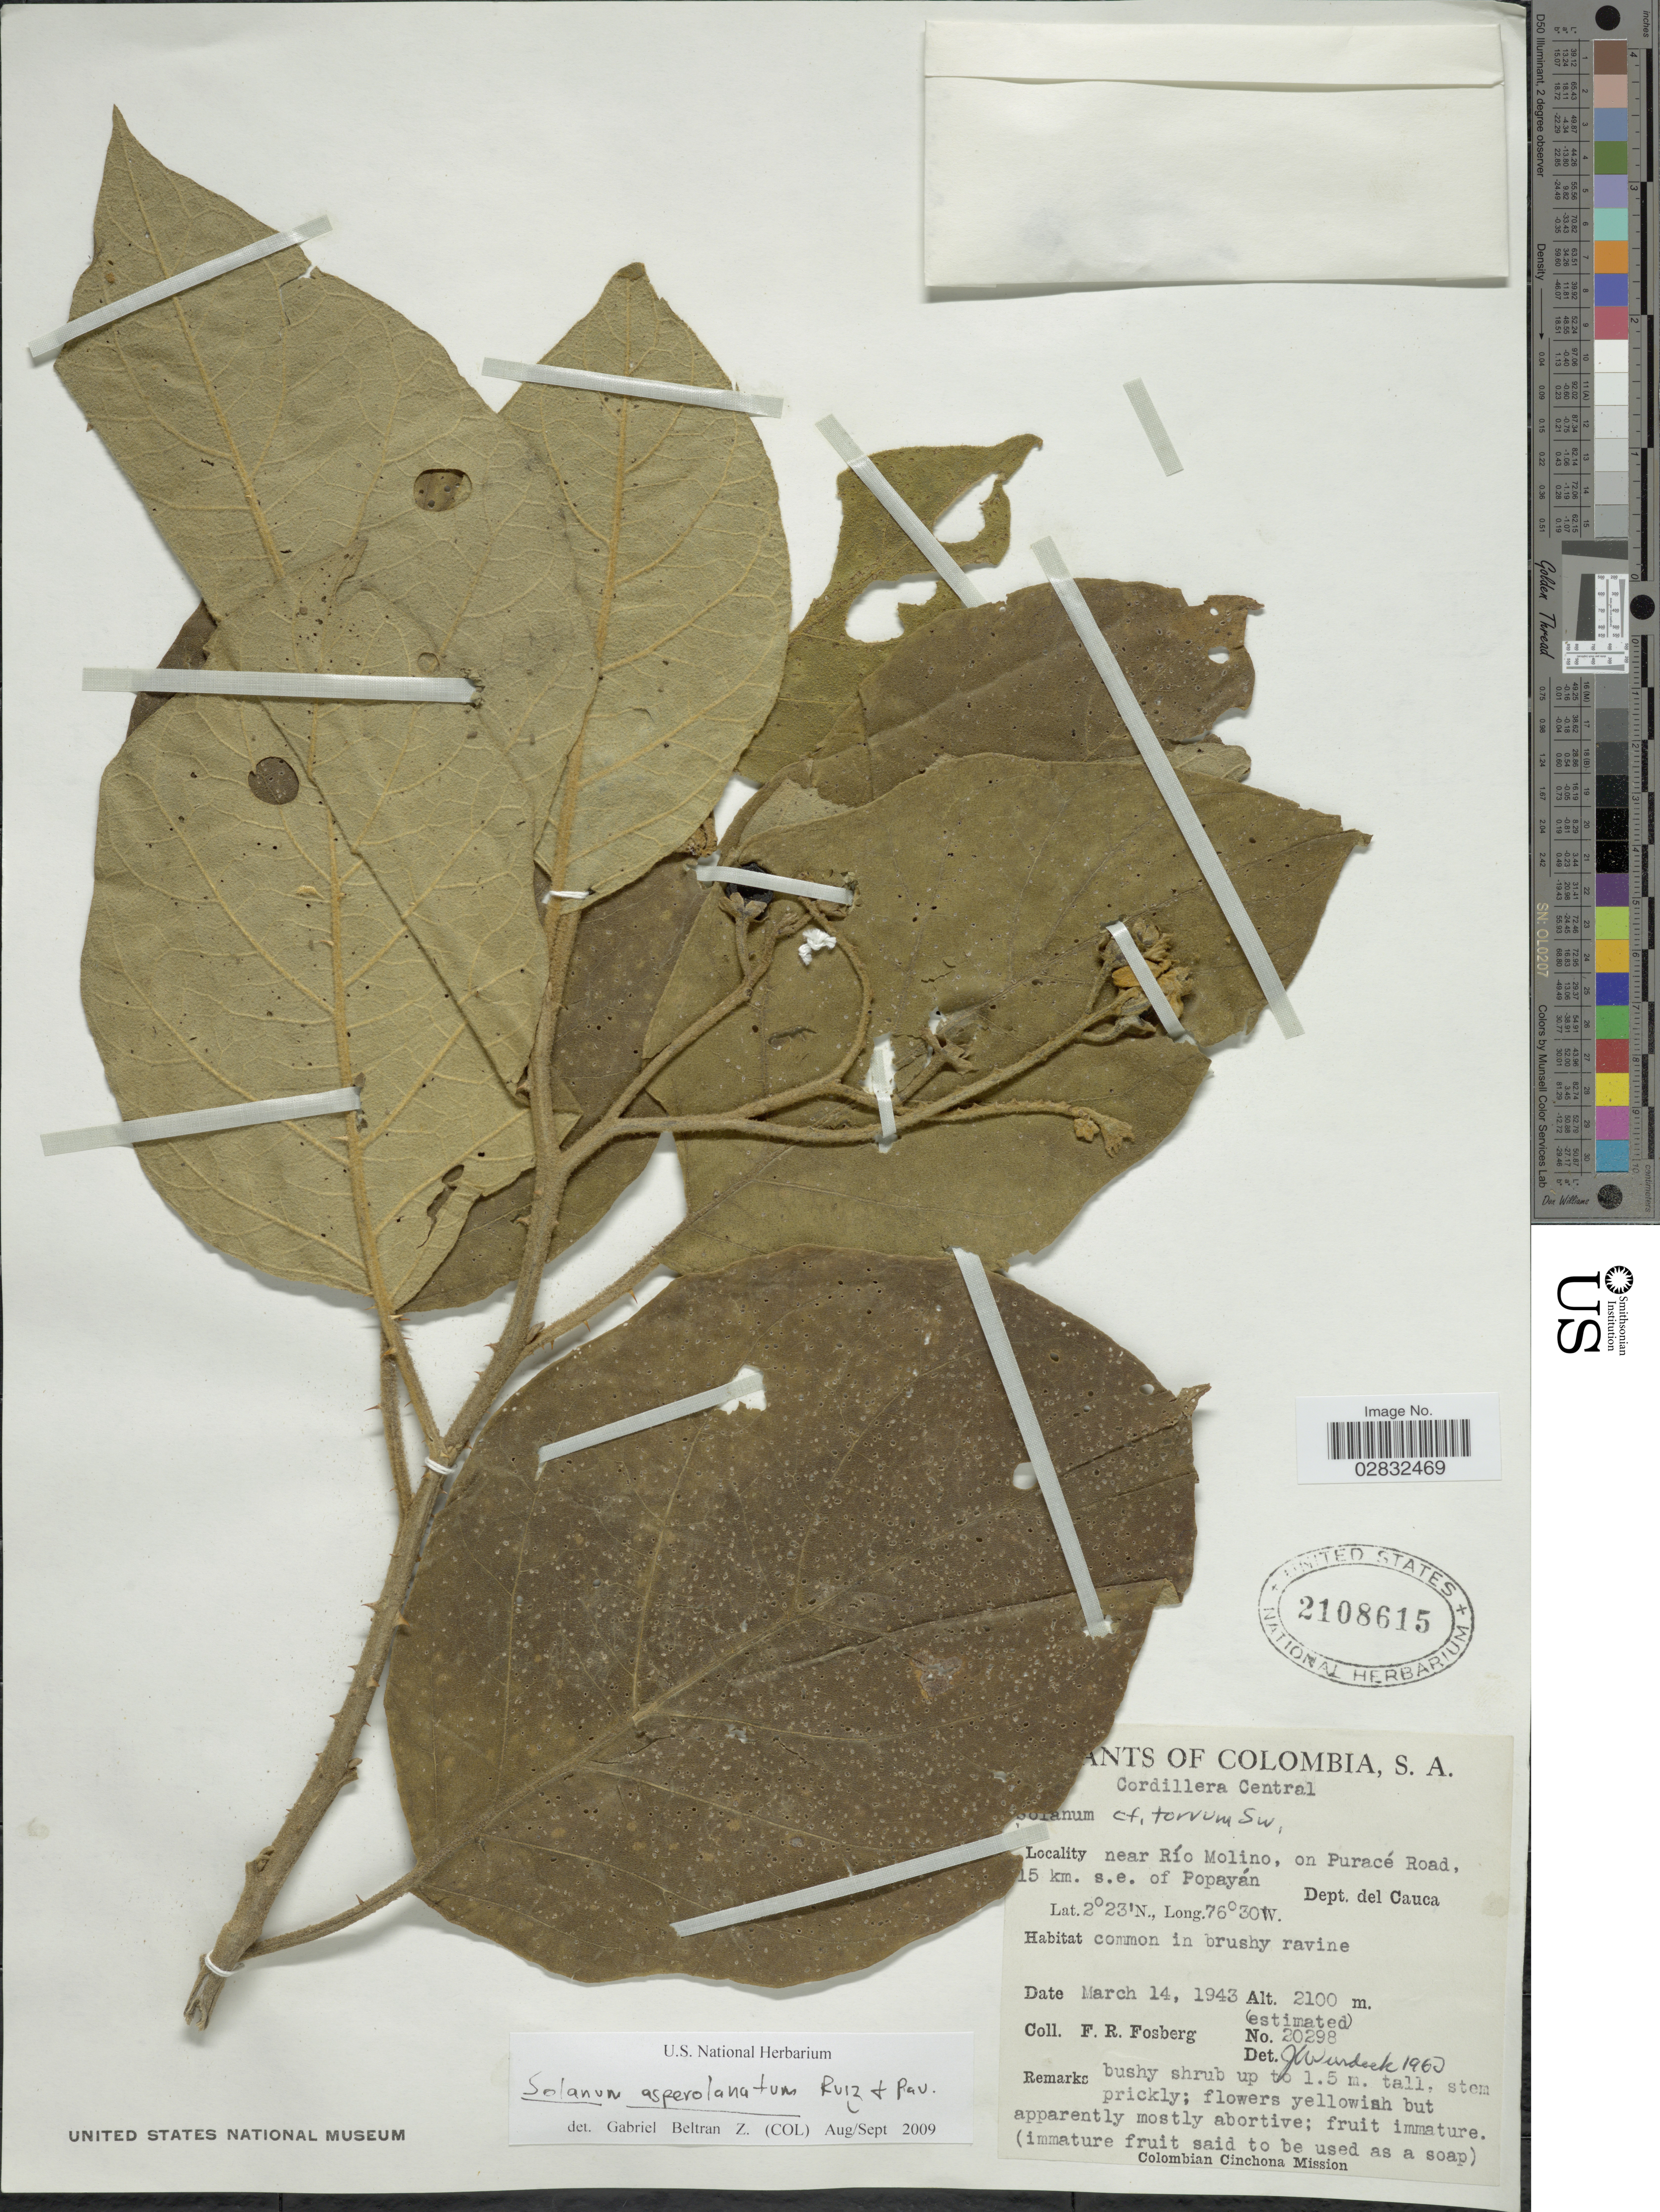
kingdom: Plantae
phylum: Tracheophyta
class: Magnoliopsida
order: Solanales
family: Solanaceae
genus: Solanum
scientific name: Solanum asperolatum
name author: Ruiz & Pav.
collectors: F. R. Fosberg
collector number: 20298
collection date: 1943-03-14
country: Colombia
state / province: Cauca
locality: Cordillera Central, Near Río Molino, on Puracé Road, 15 km. s.e. of Popayán, Dept. del Cauca.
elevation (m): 2100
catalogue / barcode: US 2108615